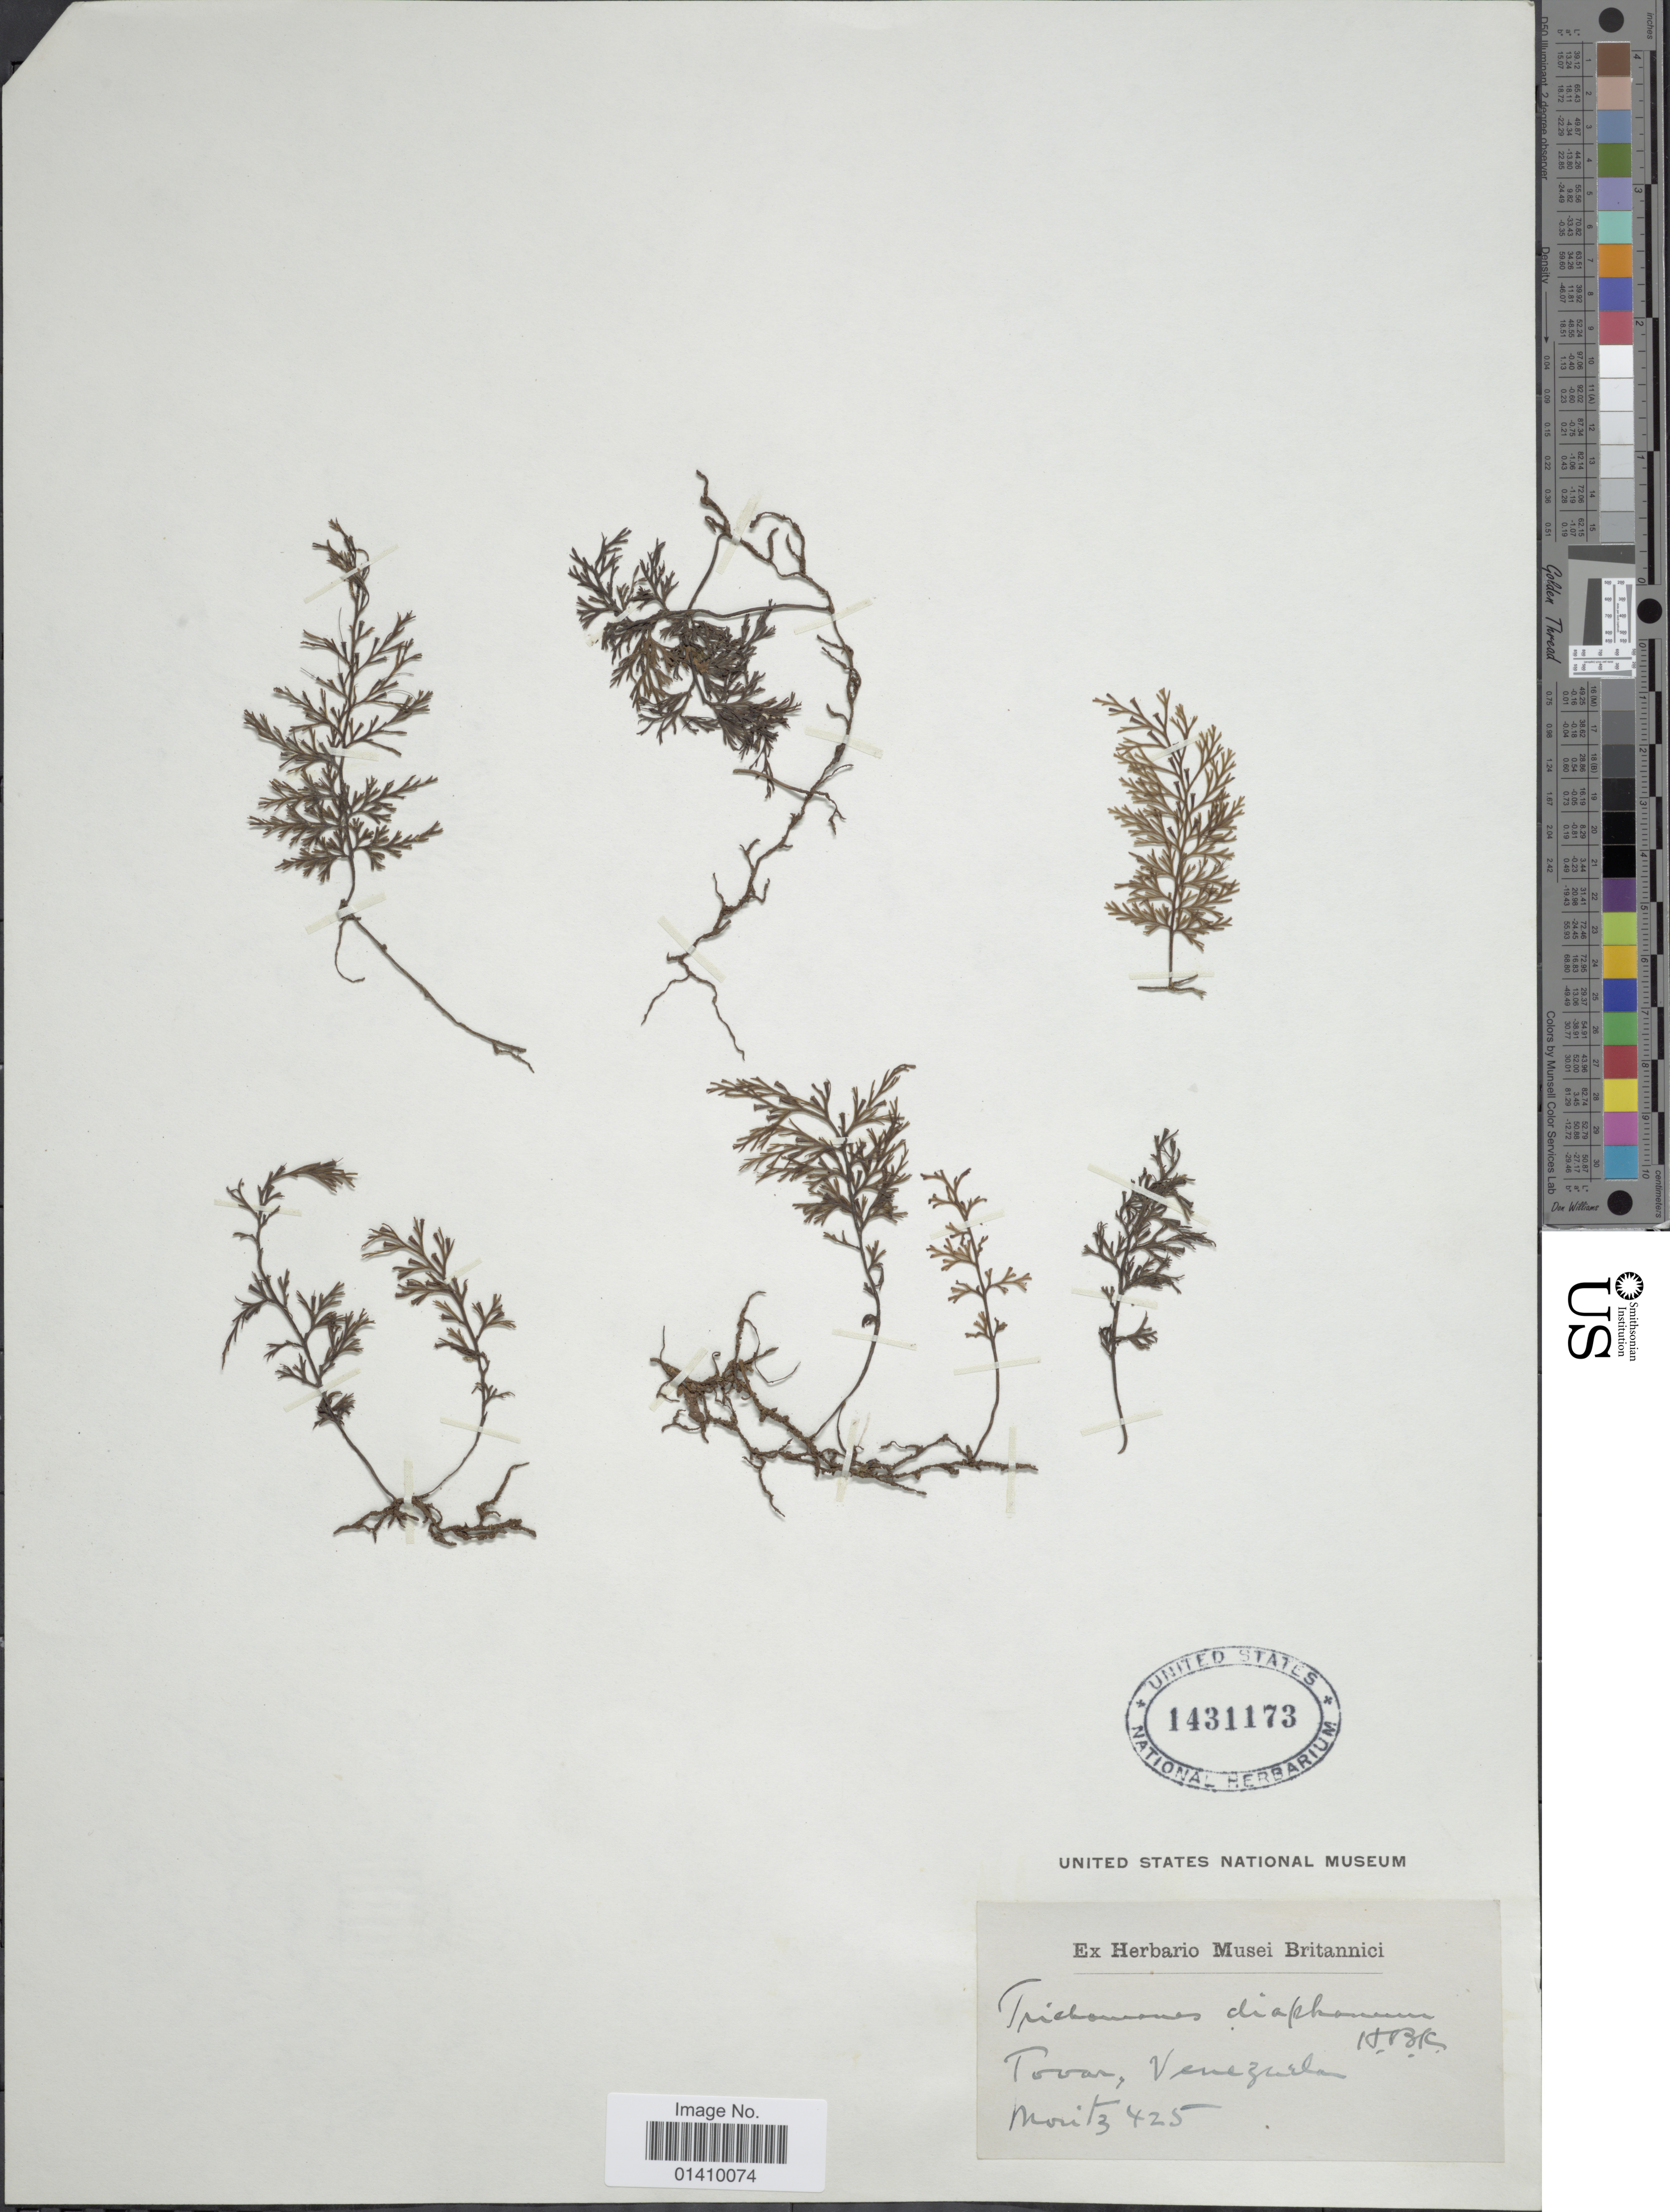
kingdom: Plantae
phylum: Tracheophyta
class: Polypodiopsida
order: Hymenophyllales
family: Hymenophyllaceae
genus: Polyphlebium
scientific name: Polyphlebium diaphanum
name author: (Kunth) Ebihara & Dubuisson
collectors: Moritz, --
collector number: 425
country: Venezuela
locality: Tovar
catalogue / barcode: US 1431173